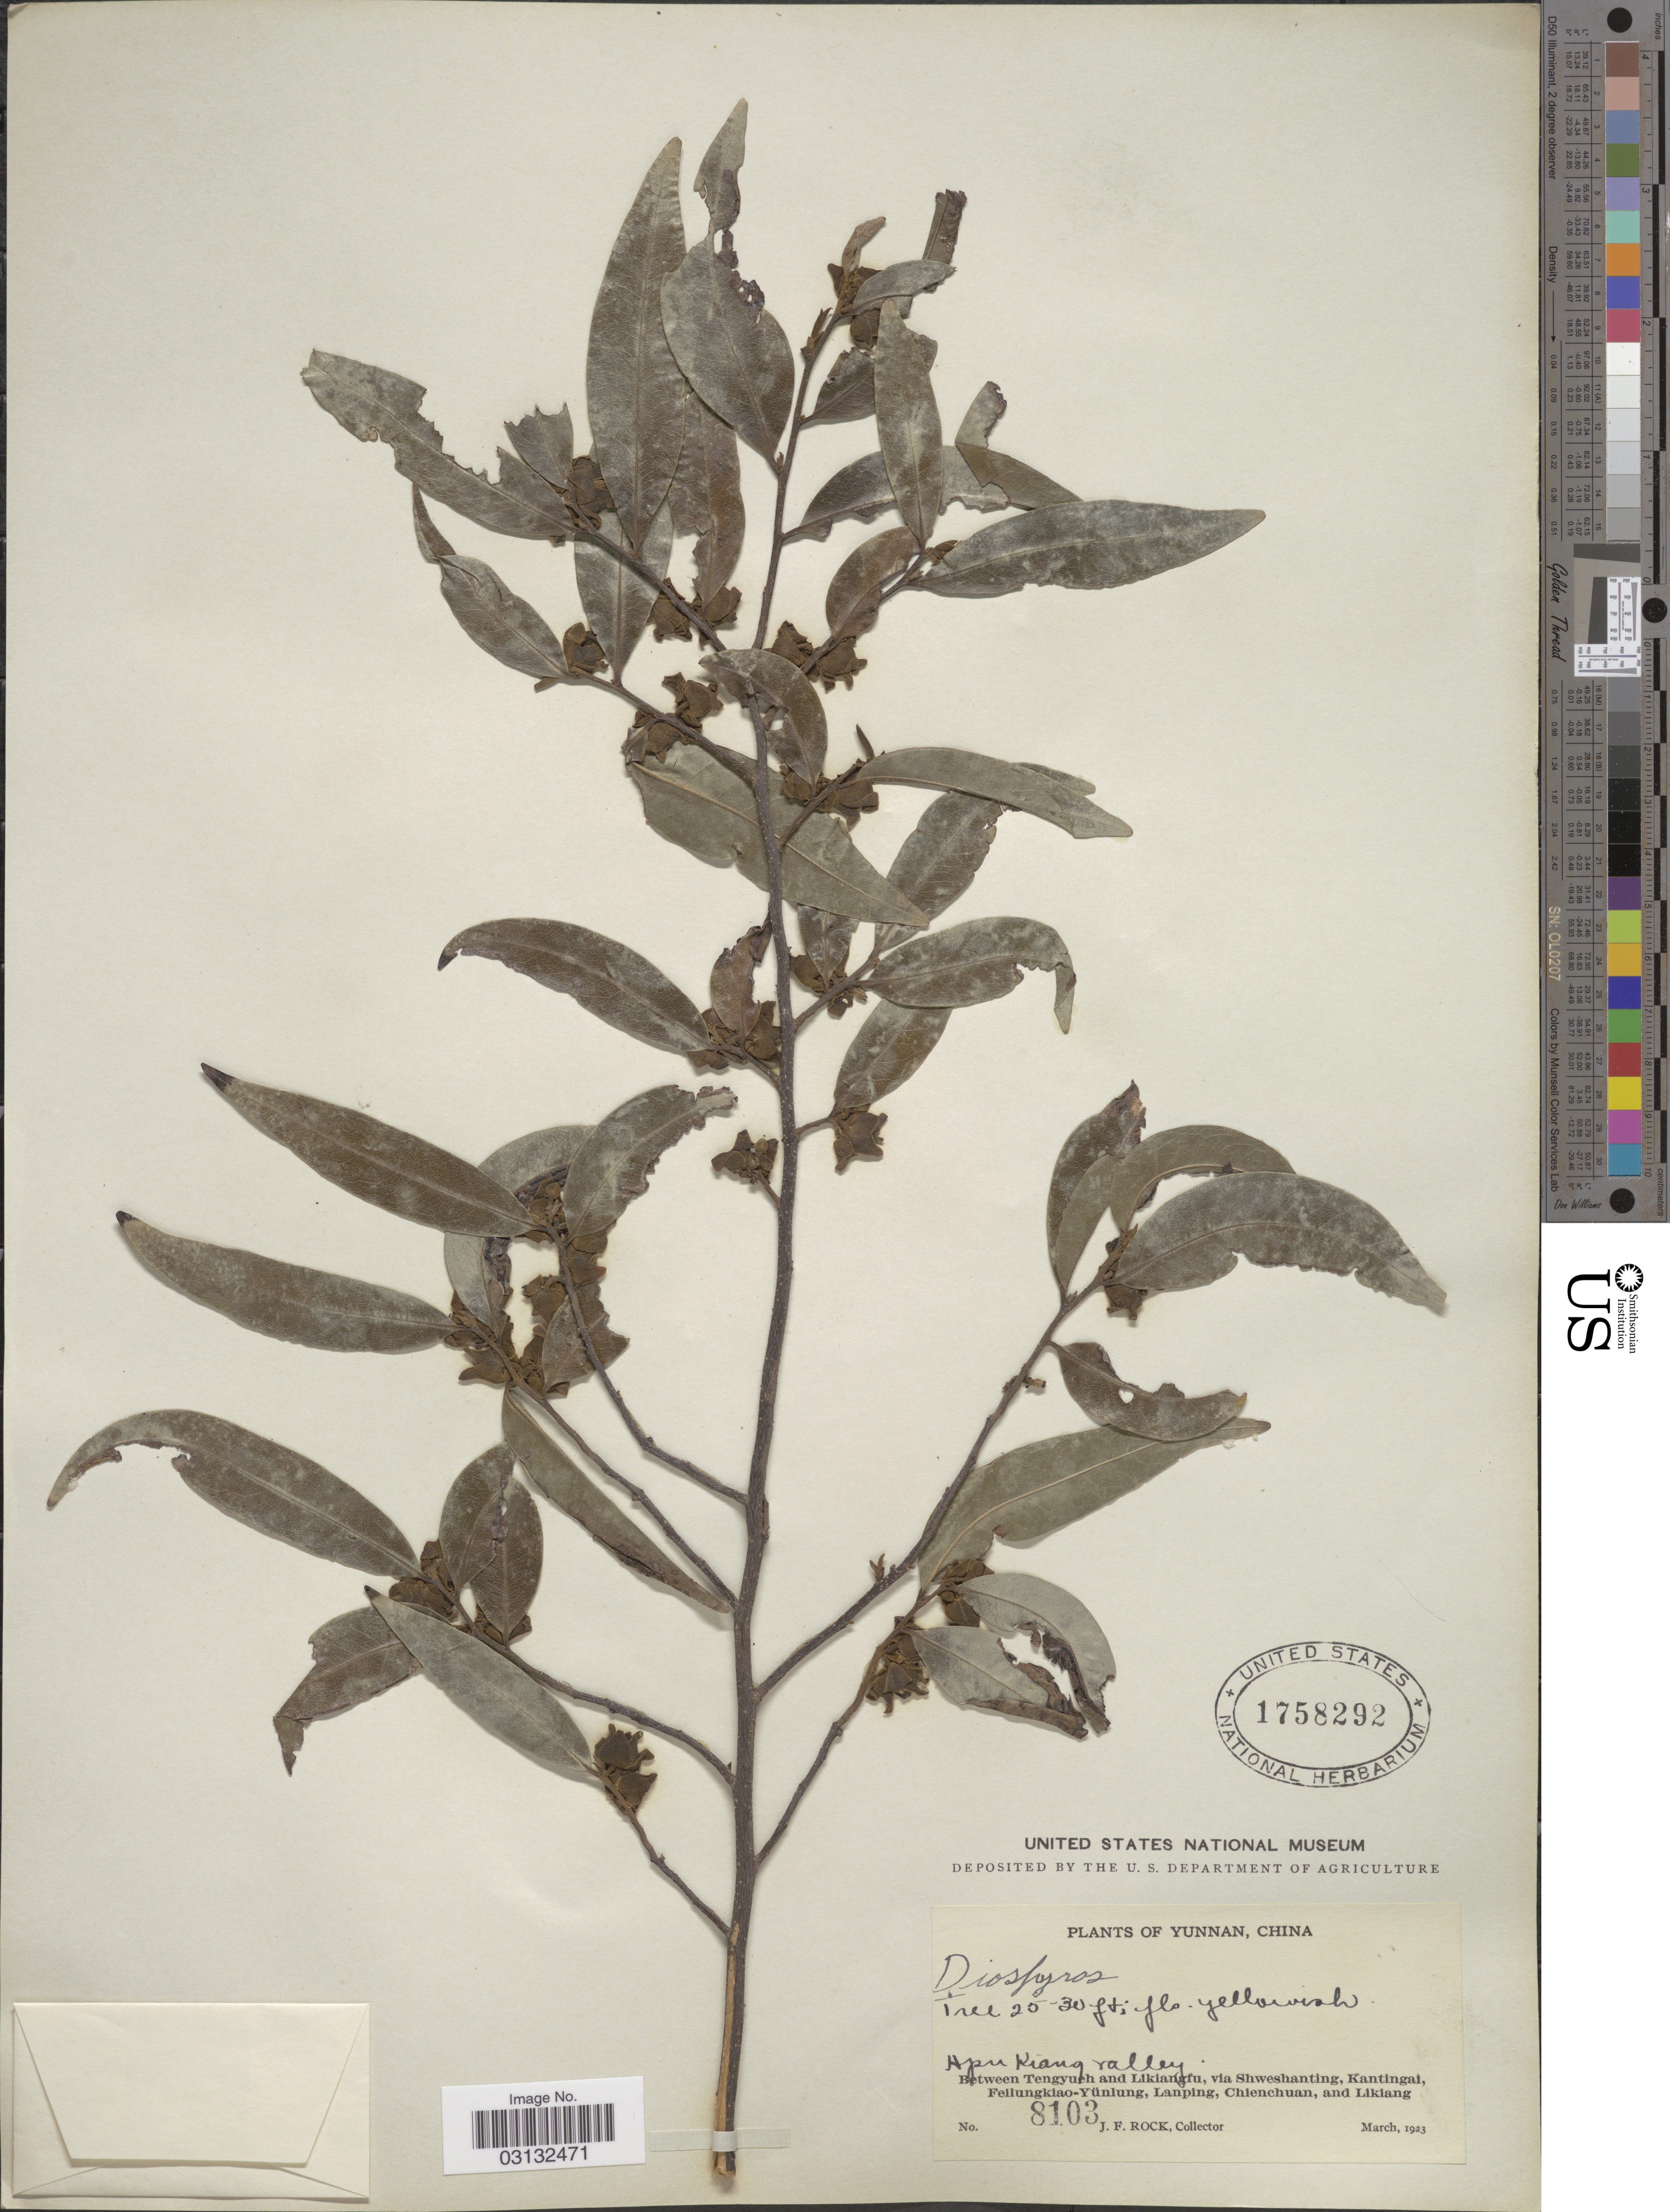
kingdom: Plantae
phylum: Tracheophyta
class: Magnoliopsida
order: Ericales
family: Ebenaceae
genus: Diospyros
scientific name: Diospyros sp.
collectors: J. Rock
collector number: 8103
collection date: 1923-03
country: China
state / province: Yunnan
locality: Apu Kiang valley. Between Tengyueh and Likiangfu, via Shweshanting, Kantingai, Feilungkiao-Yünlung, Lanping, Chienchuan, and Likiang.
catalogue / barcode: US 1758292